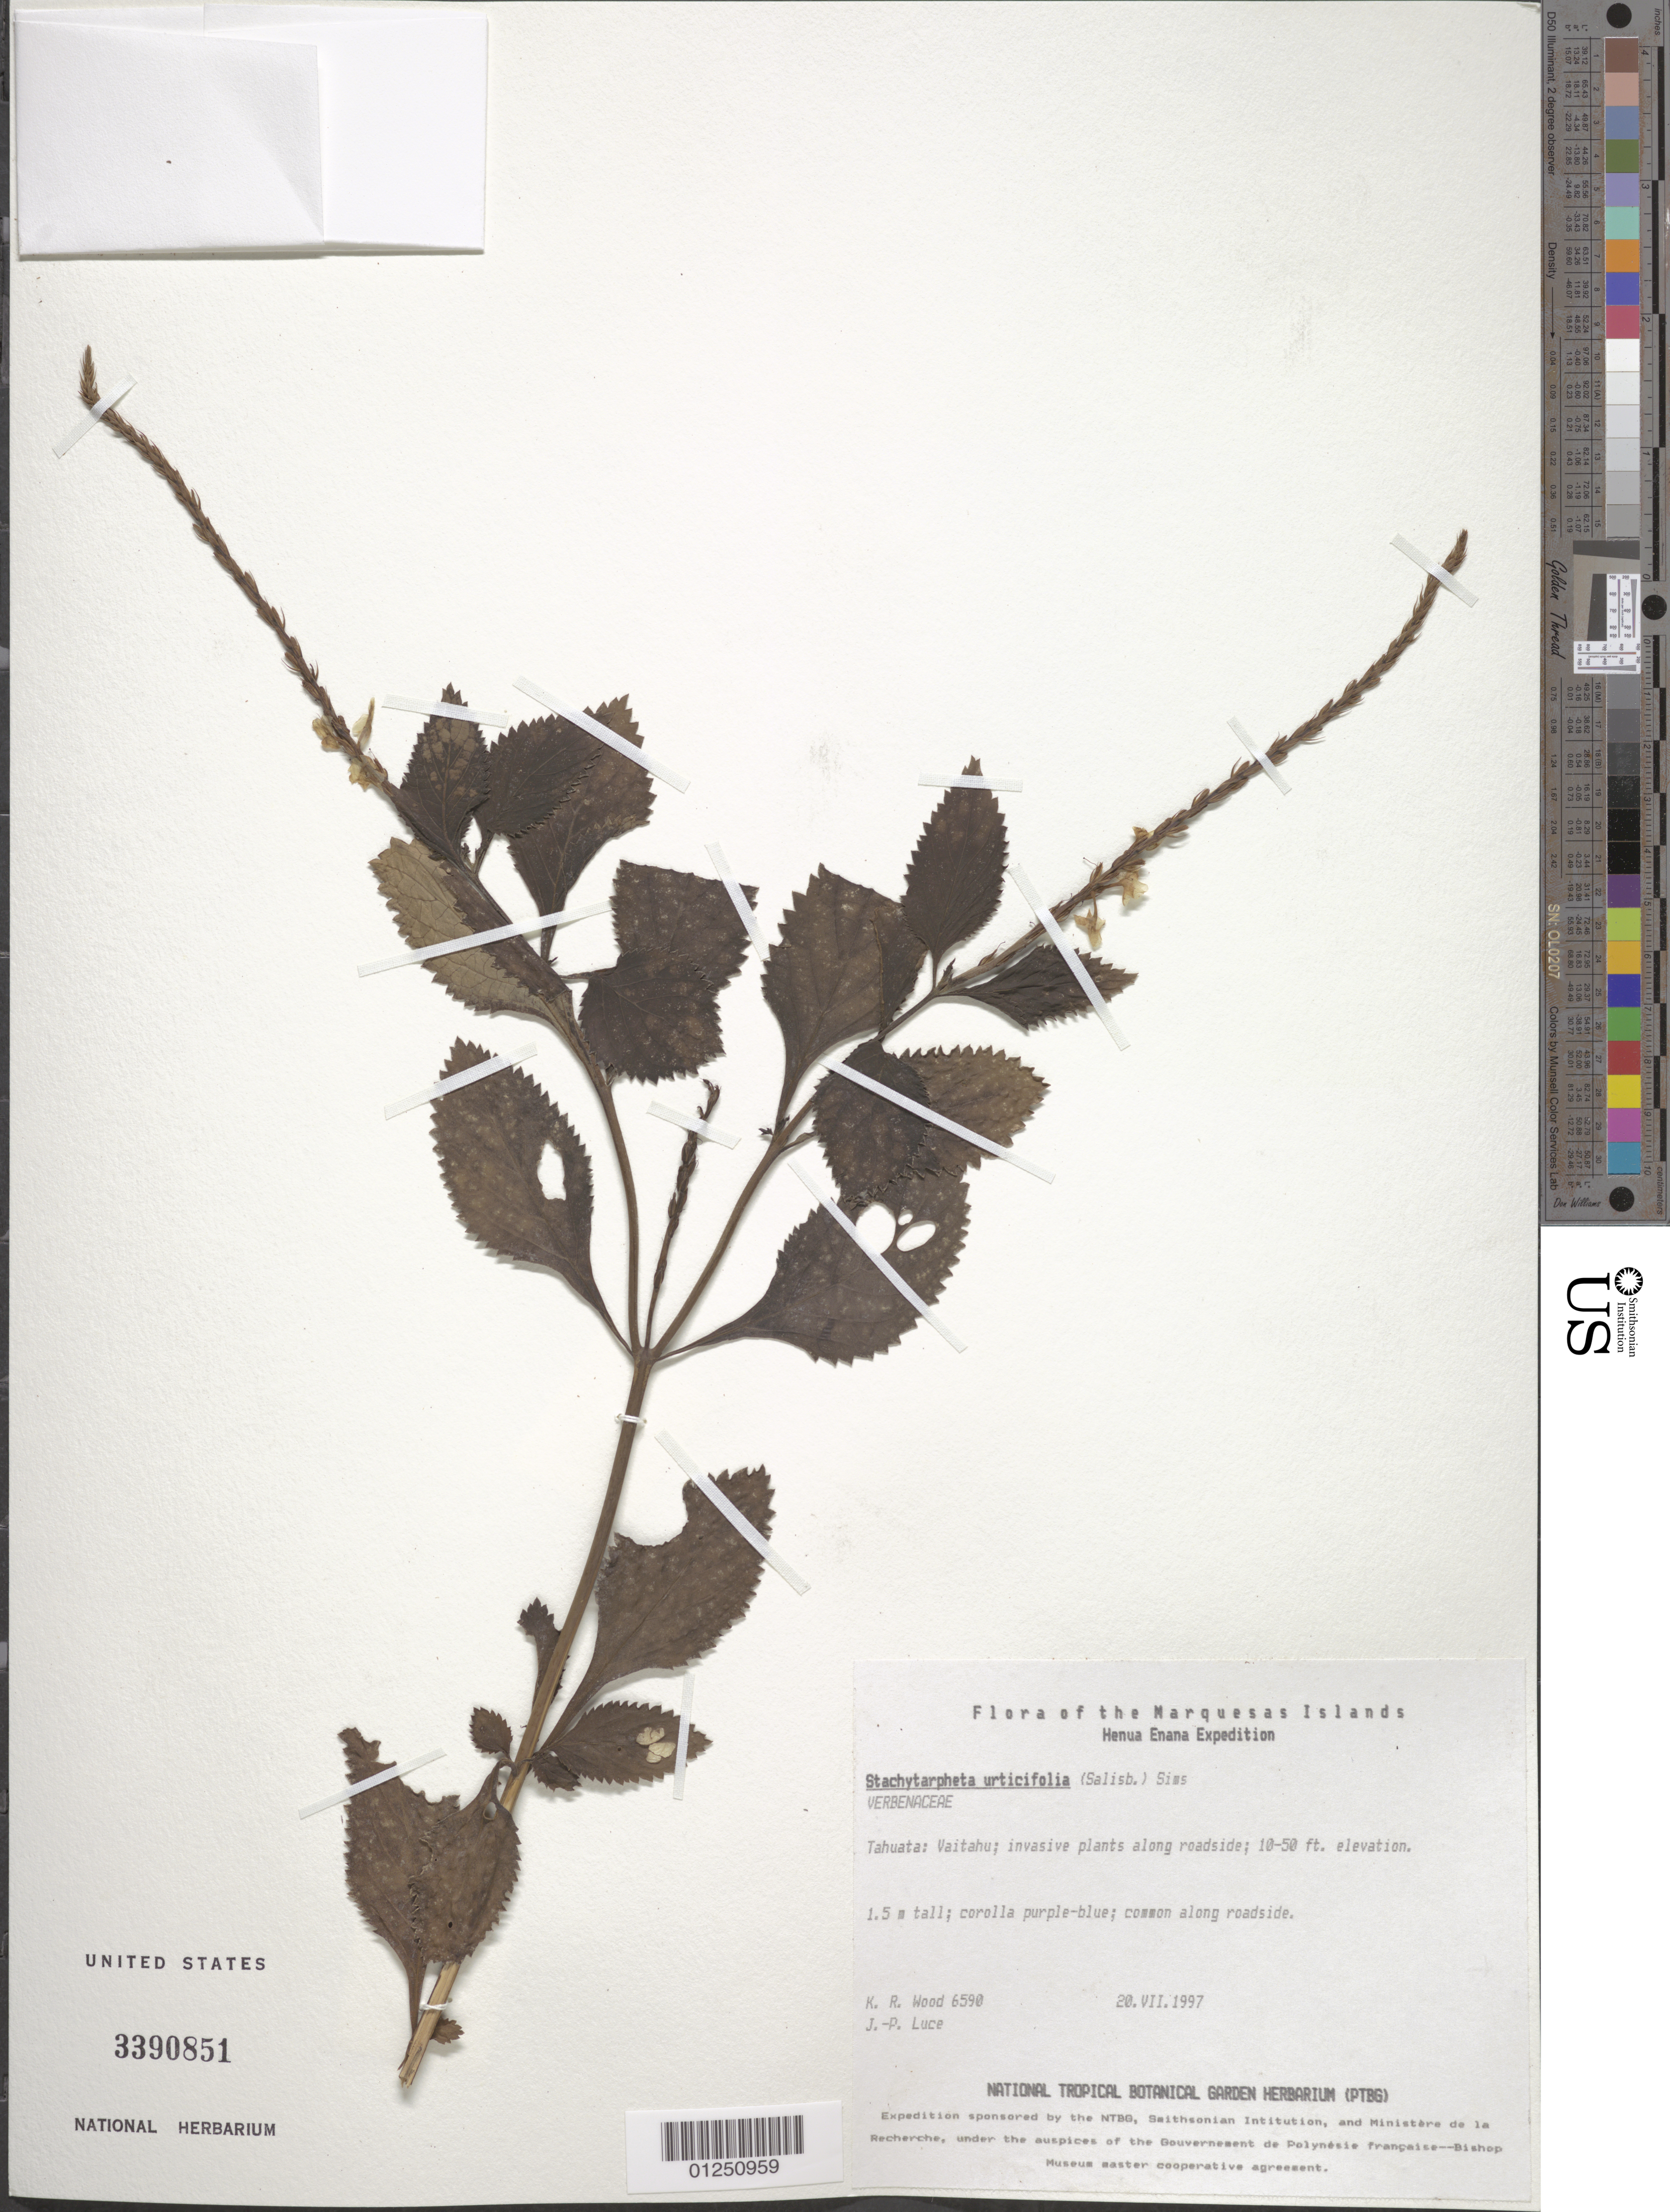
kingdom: Plantae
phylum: Tracheophyta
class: Magnoliopsida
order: Lamiales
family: Verbenaceae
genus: Stachytarpheta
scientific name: Stachytarpheta cayennensis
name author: (Rich.) Vahl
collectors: K. R. Wood & J. Luce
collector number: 6590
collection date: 1997-07-20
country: French Polynesia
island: Tahuata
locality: Vaitahu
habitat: Common along roadside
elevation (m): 3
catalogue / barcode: US 3390851